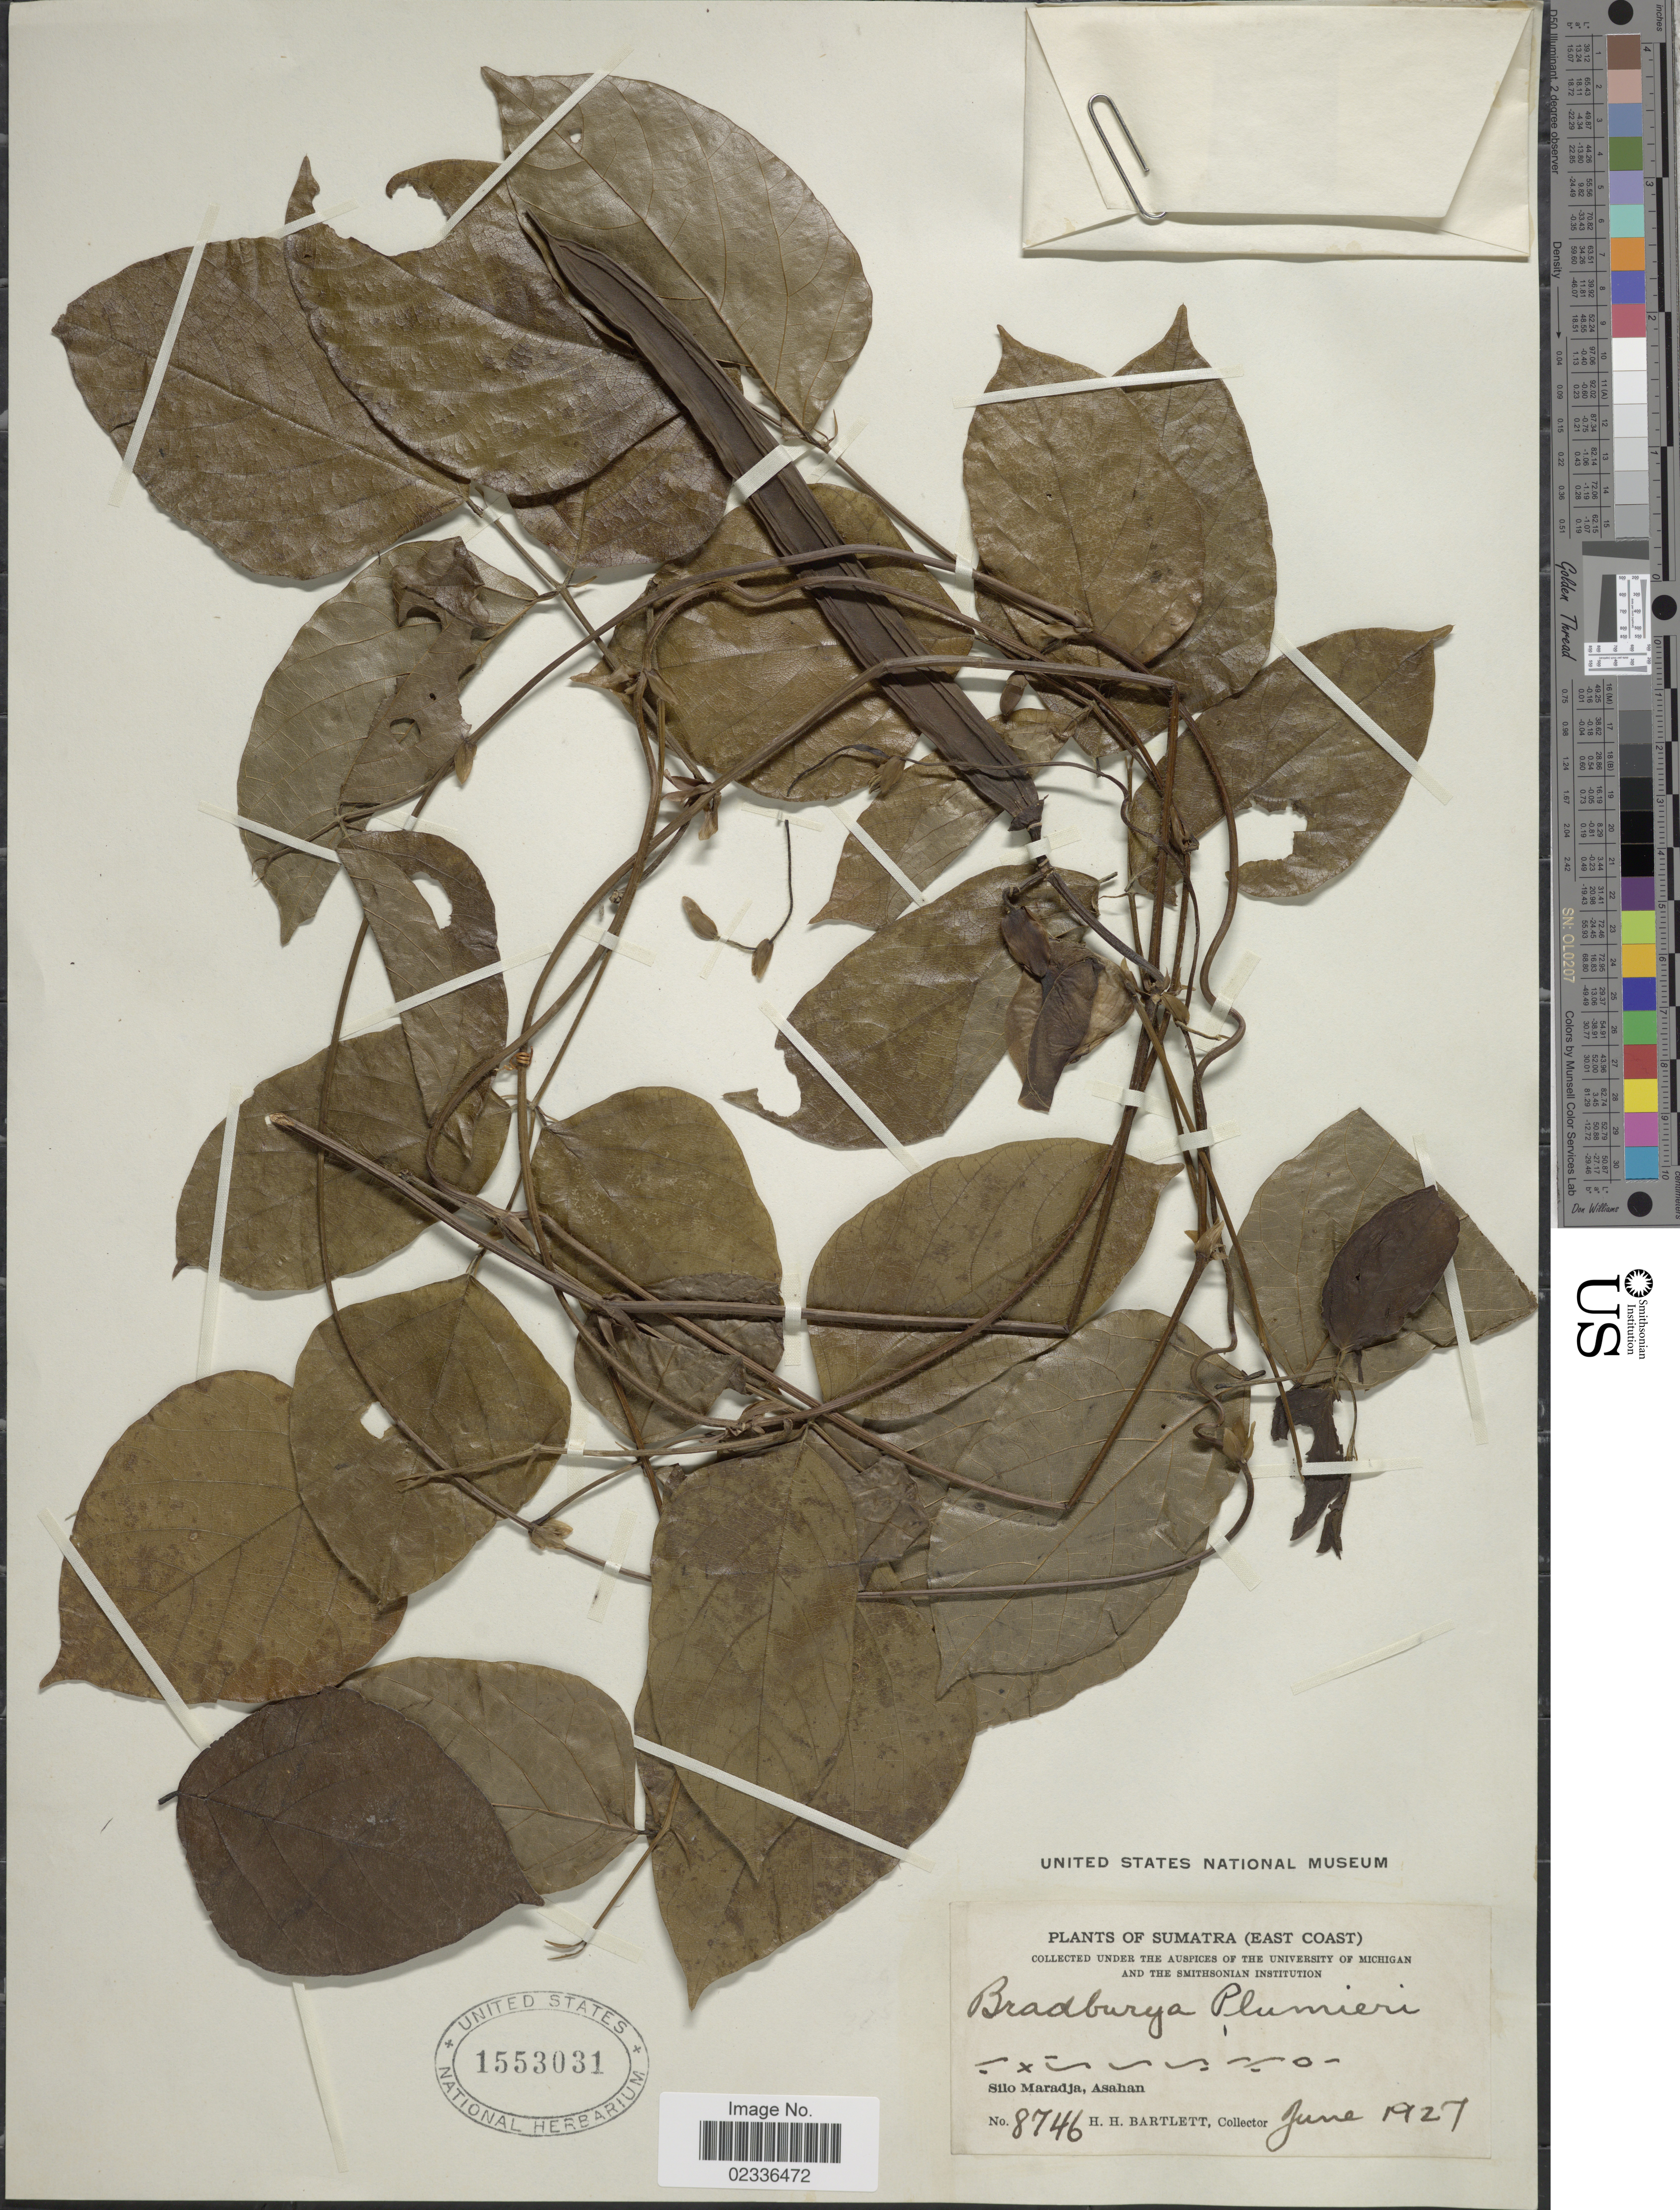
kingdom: Plantae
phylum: Tracheophyta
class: Magnoliopsida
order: Fabales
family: Fabaceae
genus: Centrosema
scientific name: Centrosema plumieri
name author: (Turpin ex Pers.) Benth.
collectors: H. H. Bartlett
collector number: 8746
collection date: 1927-06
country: Indonesia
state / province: Sumatra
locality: Sumatra (East Coast), Silo Maradja, Asahan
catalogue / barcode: US 1553031